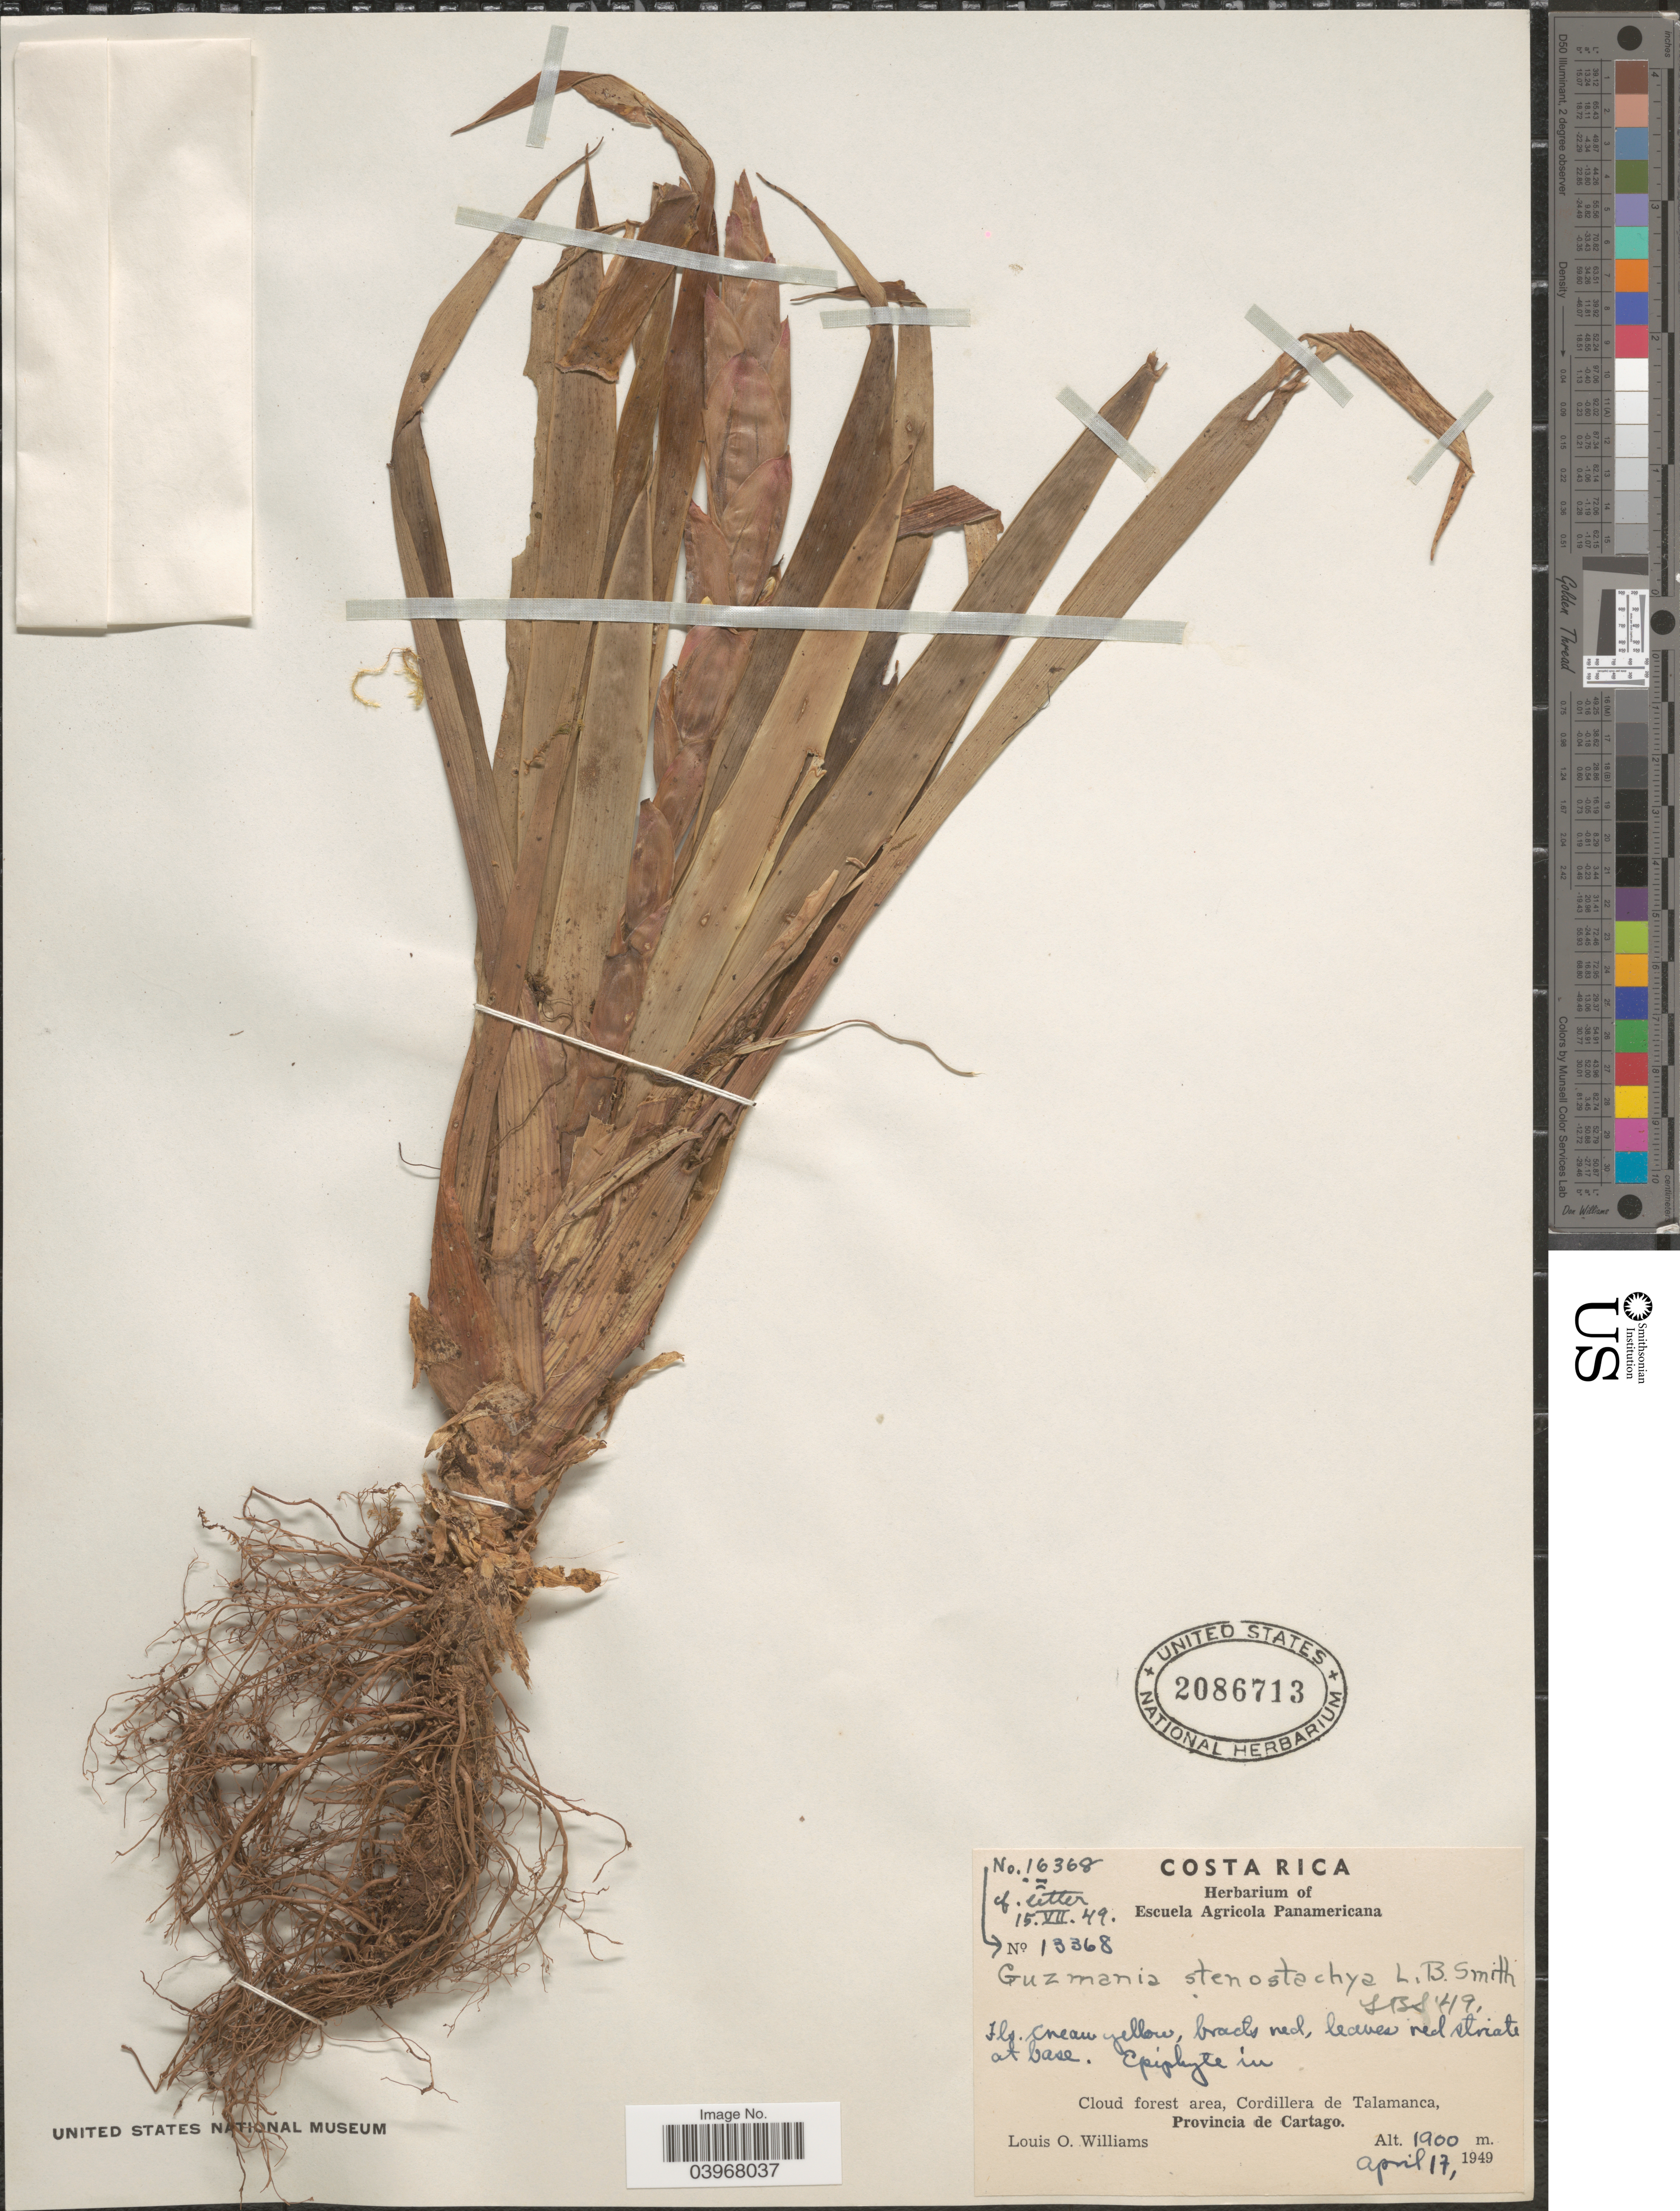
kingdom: Plantae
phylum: Tracheophyta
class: Liliopsida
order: Poales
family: Bromeliaceae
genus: Guzmania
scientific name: Guzmania stenostachya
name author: L.B. Sm.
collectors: L. O. Williams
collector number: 16368/13368?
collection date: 1949-04-17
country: Costa Rica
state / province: Cartago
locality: Cloud forest area, Cordillera de Talamanca.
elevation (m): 1900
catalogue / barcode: US 2086713